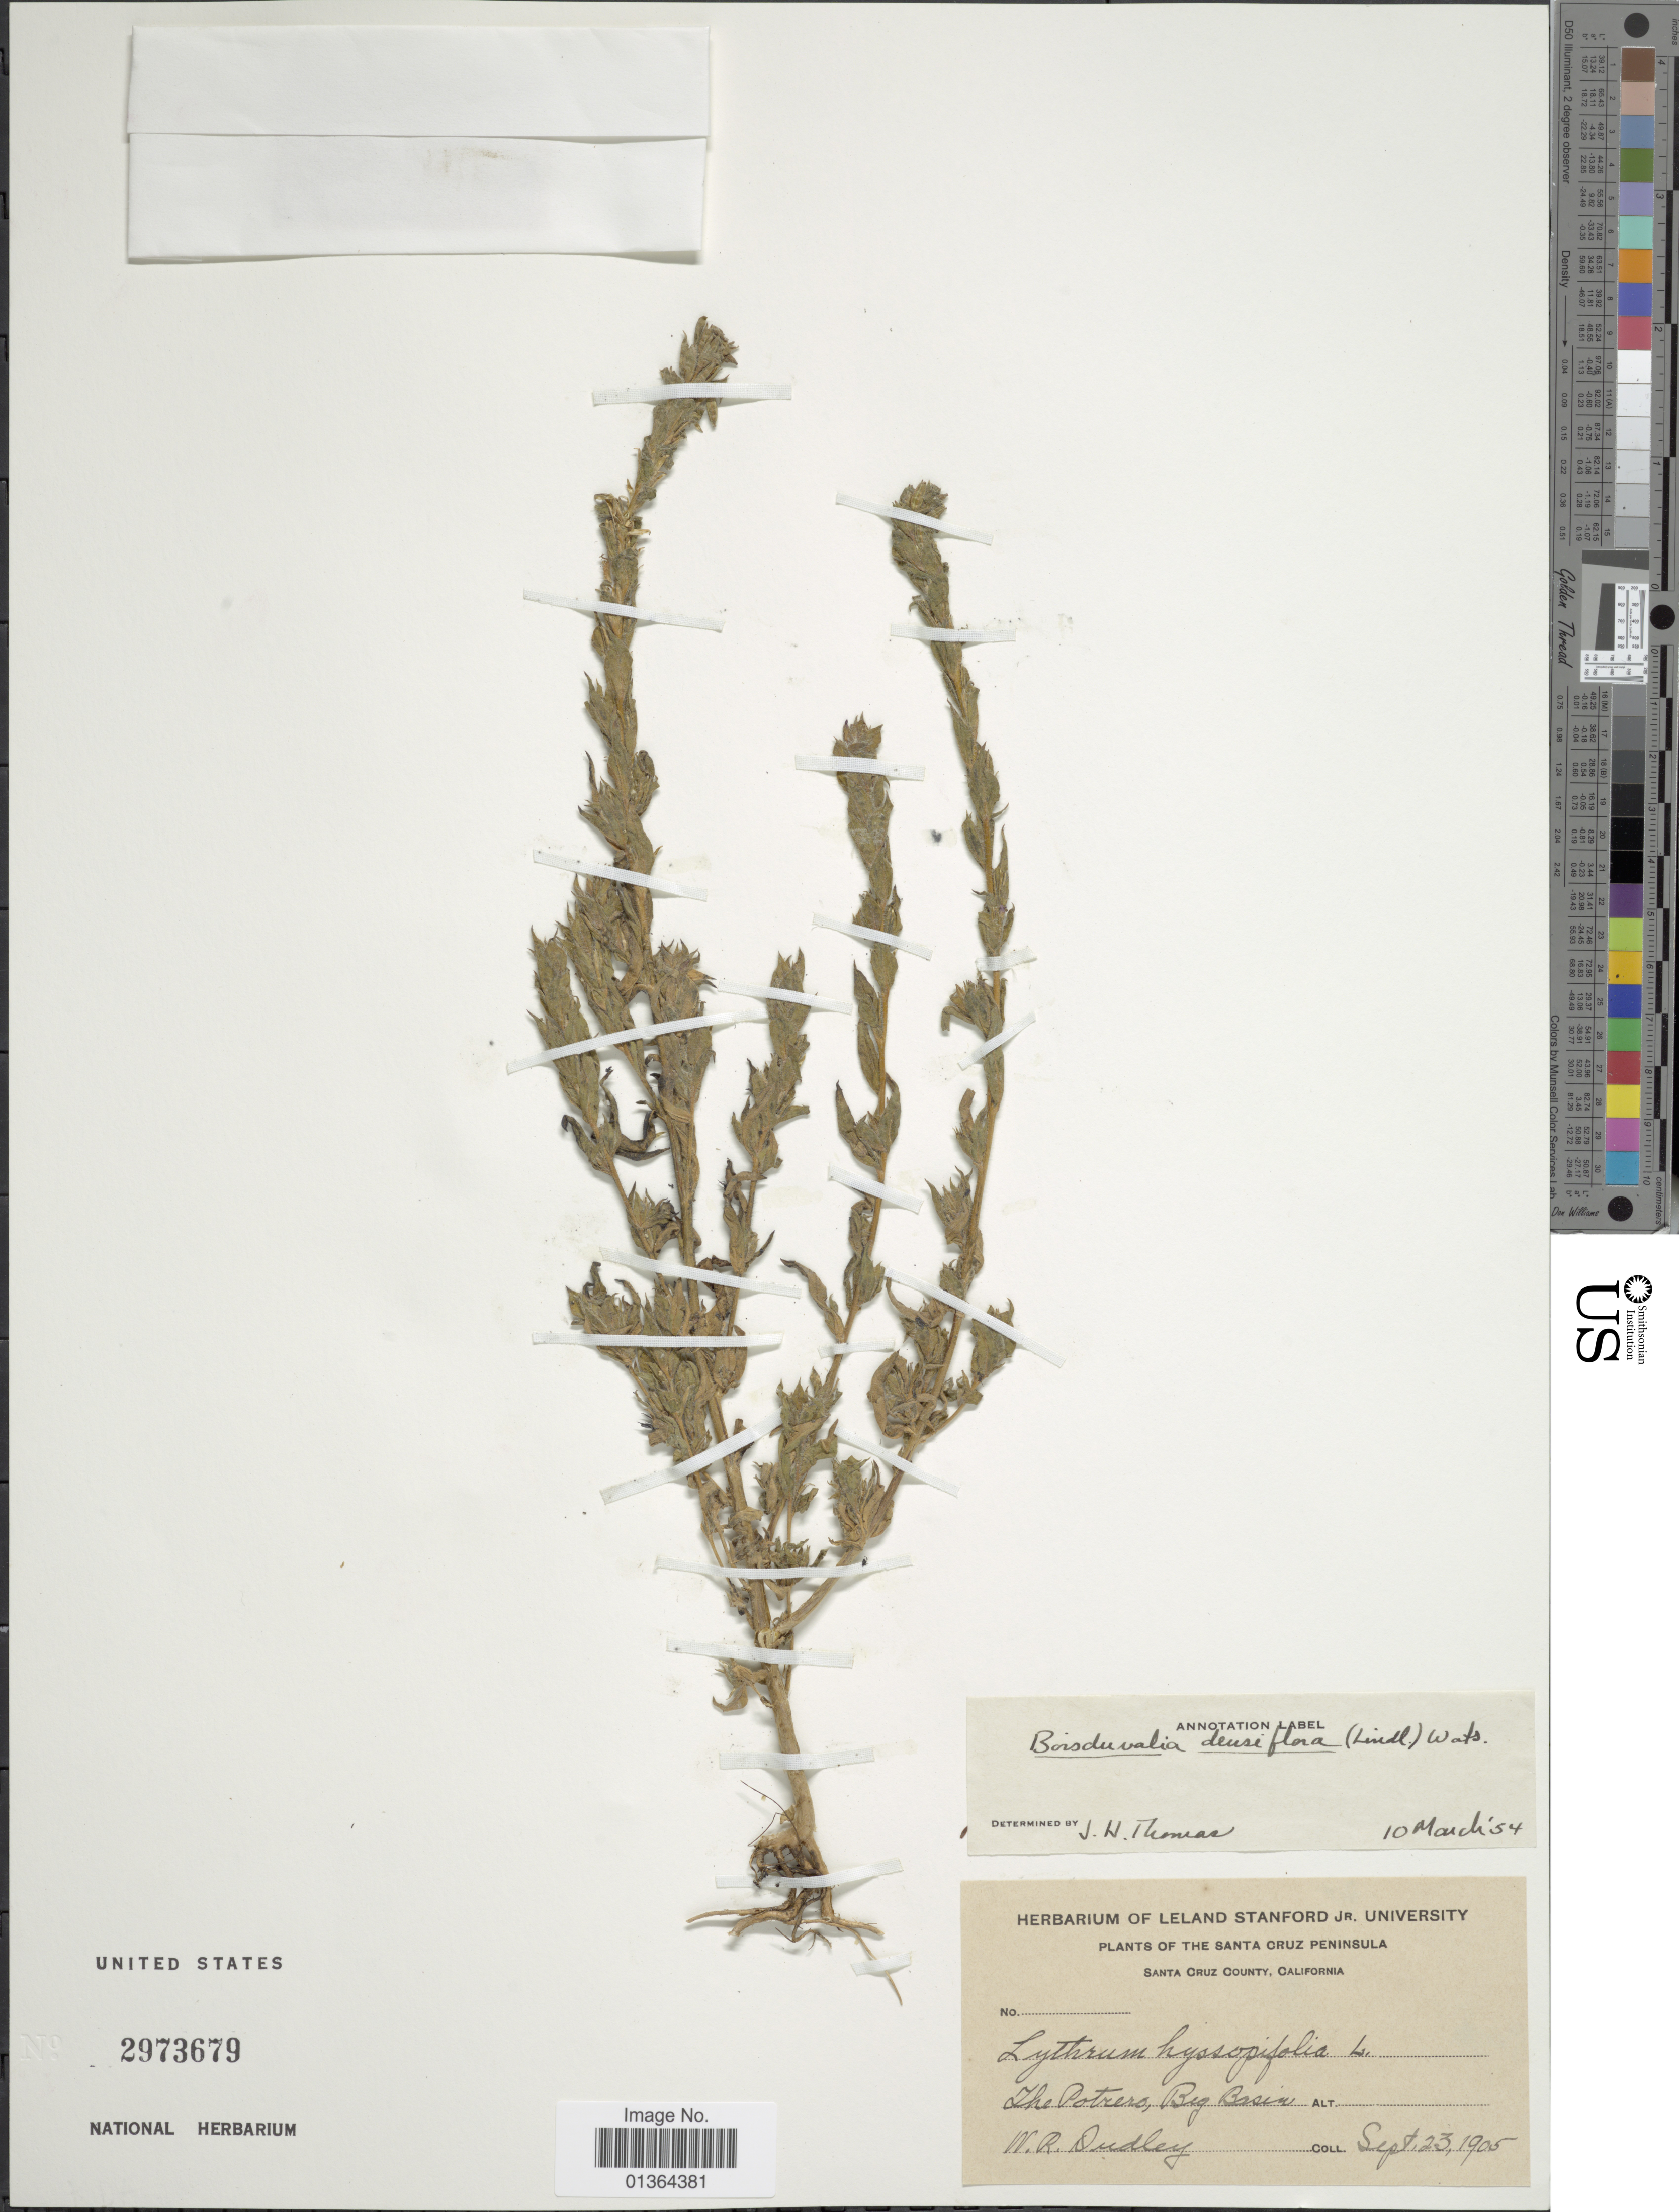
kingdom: Plantae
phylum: Tracheophyta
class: Magnoliopsida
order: Myrtales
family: Onagraceae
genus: Epilobium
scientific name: Epilobium densiflorum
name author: (Lindl.) Hoch & P.H. Raven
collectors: W. Dudley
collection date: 1905-09-23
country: United States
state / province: California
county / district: Santa Cruz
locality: Santa Cruz Peninsula, Santa Cruz County, The Potrero, Big Basin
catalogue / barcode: US 2973679